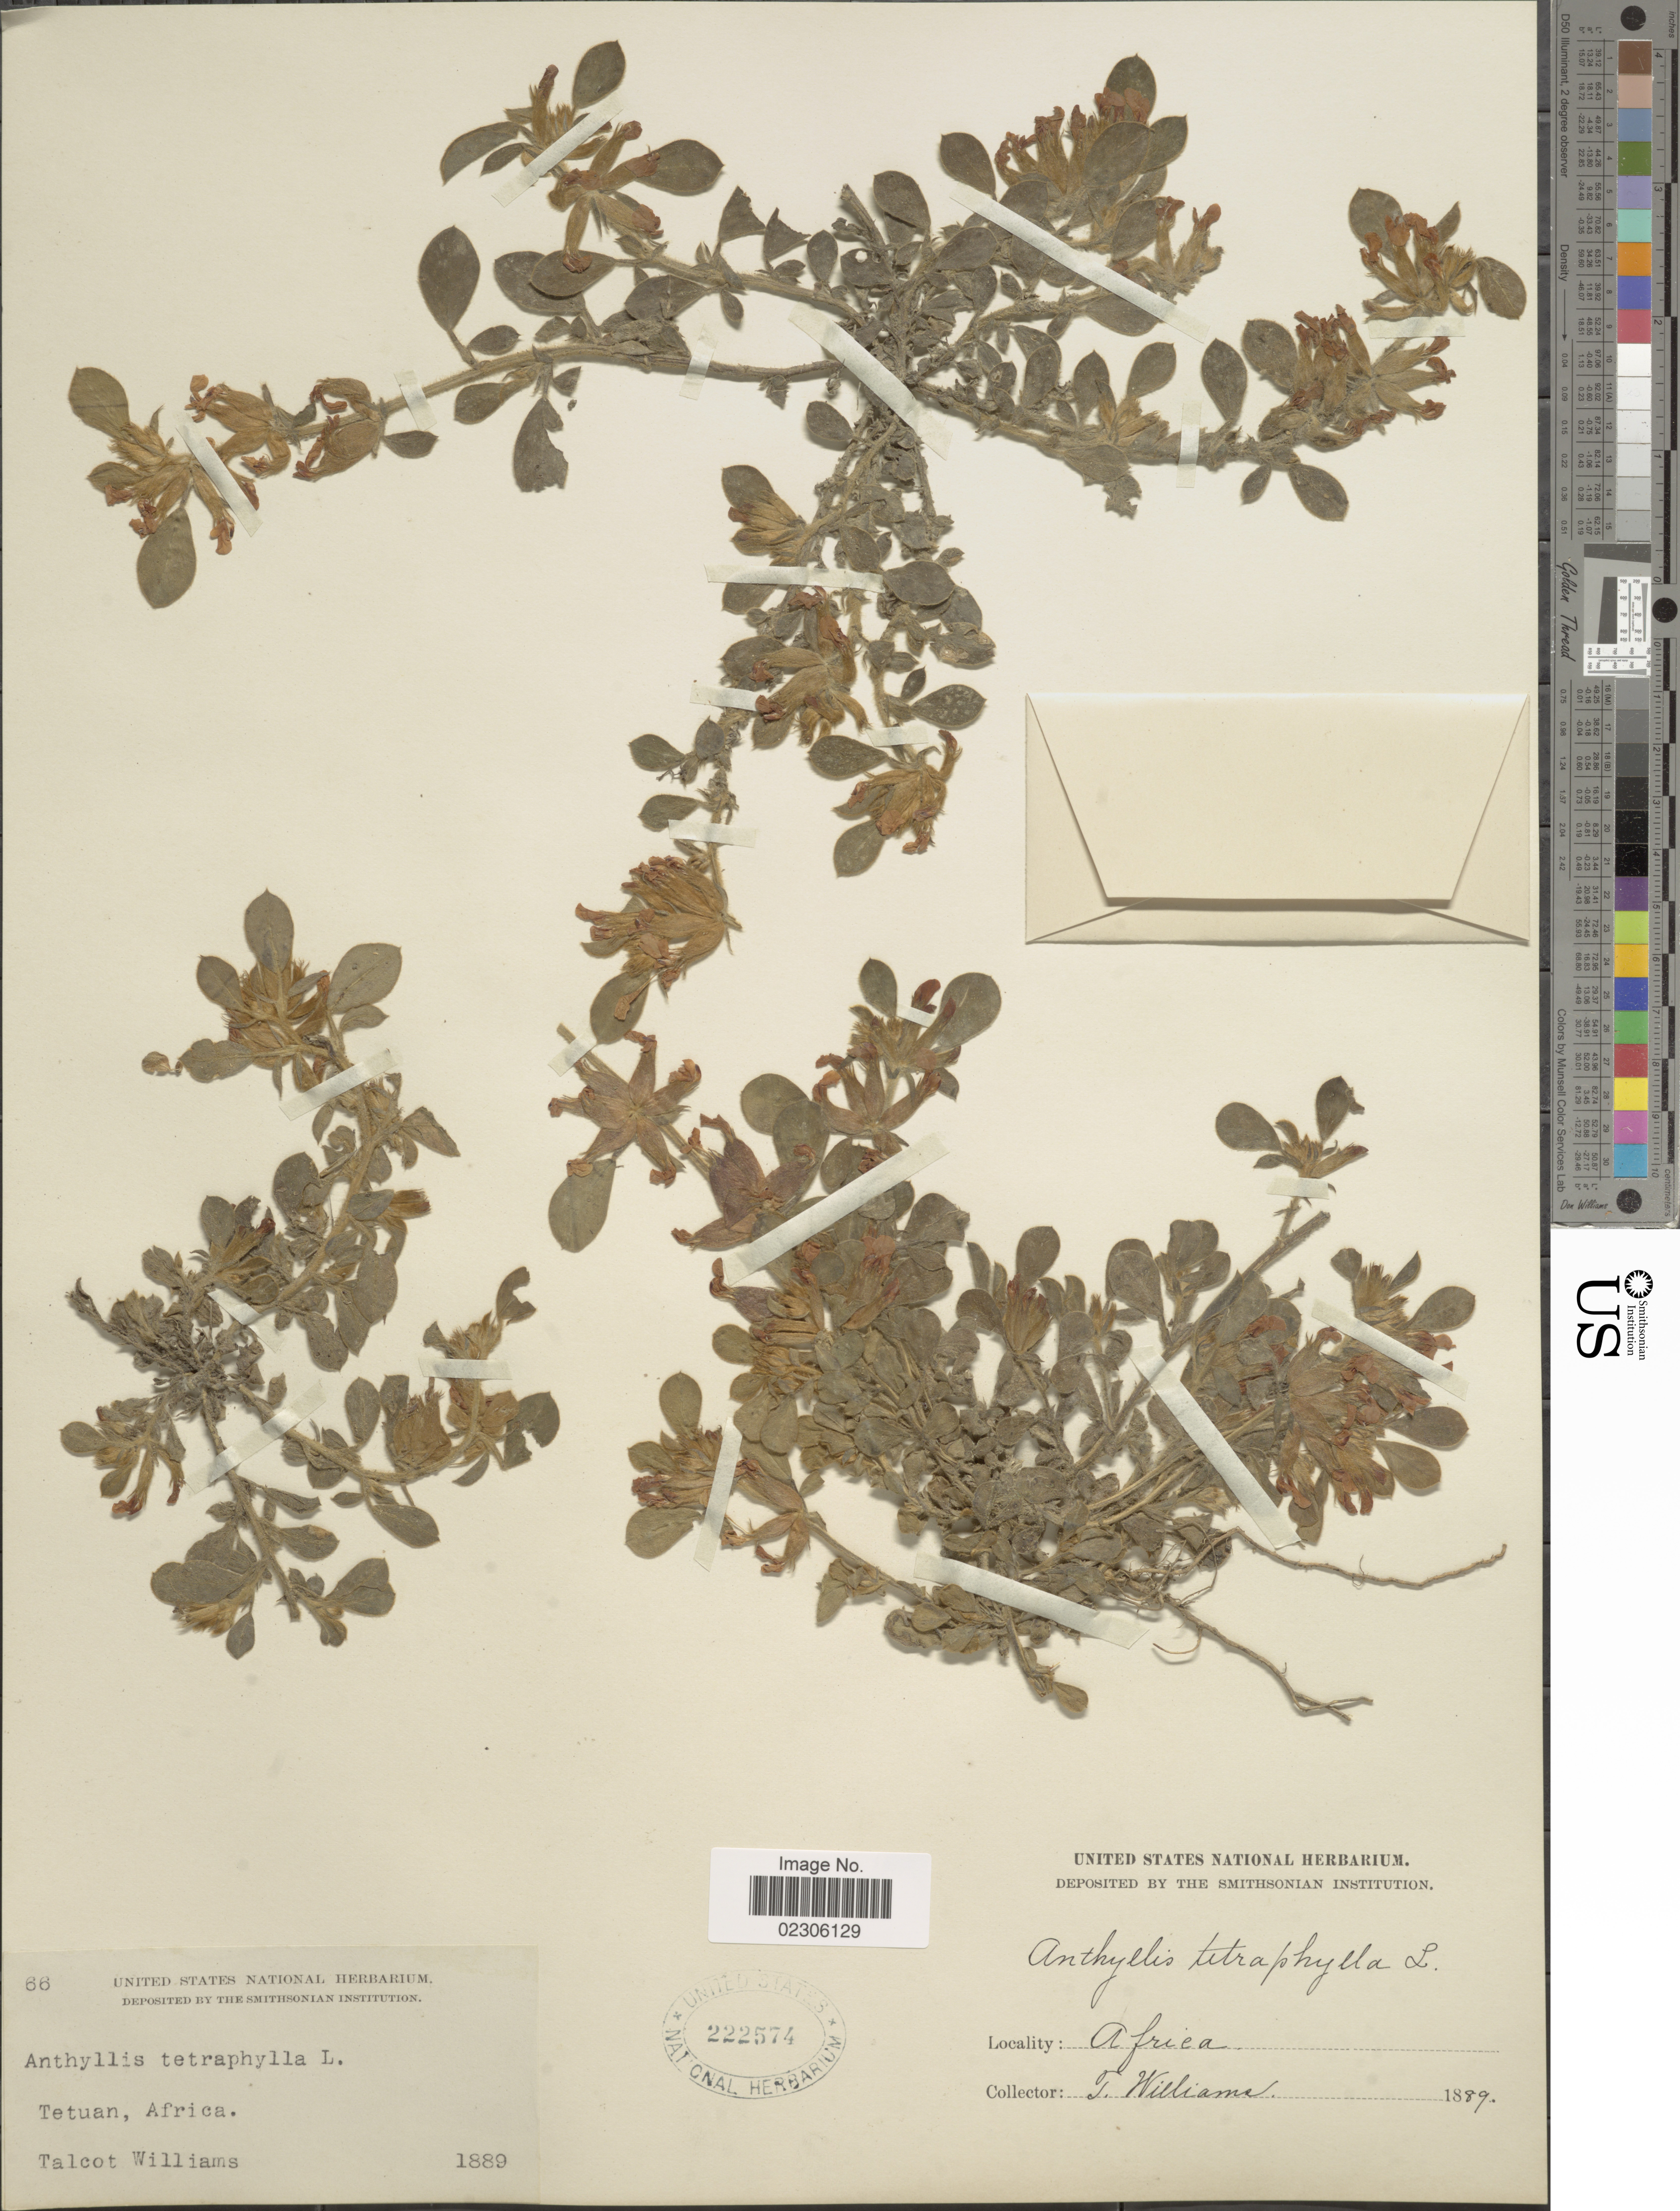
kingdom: Plantae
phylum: Tracheophyta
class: Magnoliopsida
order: Fabales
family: Fabaceae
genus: Anthyllis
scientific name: Anthyllis tetraphylla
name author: L.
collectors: T. Williams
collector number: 66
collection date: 1889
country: Morocco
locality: Tetuan, Africa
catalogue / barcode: US 222574